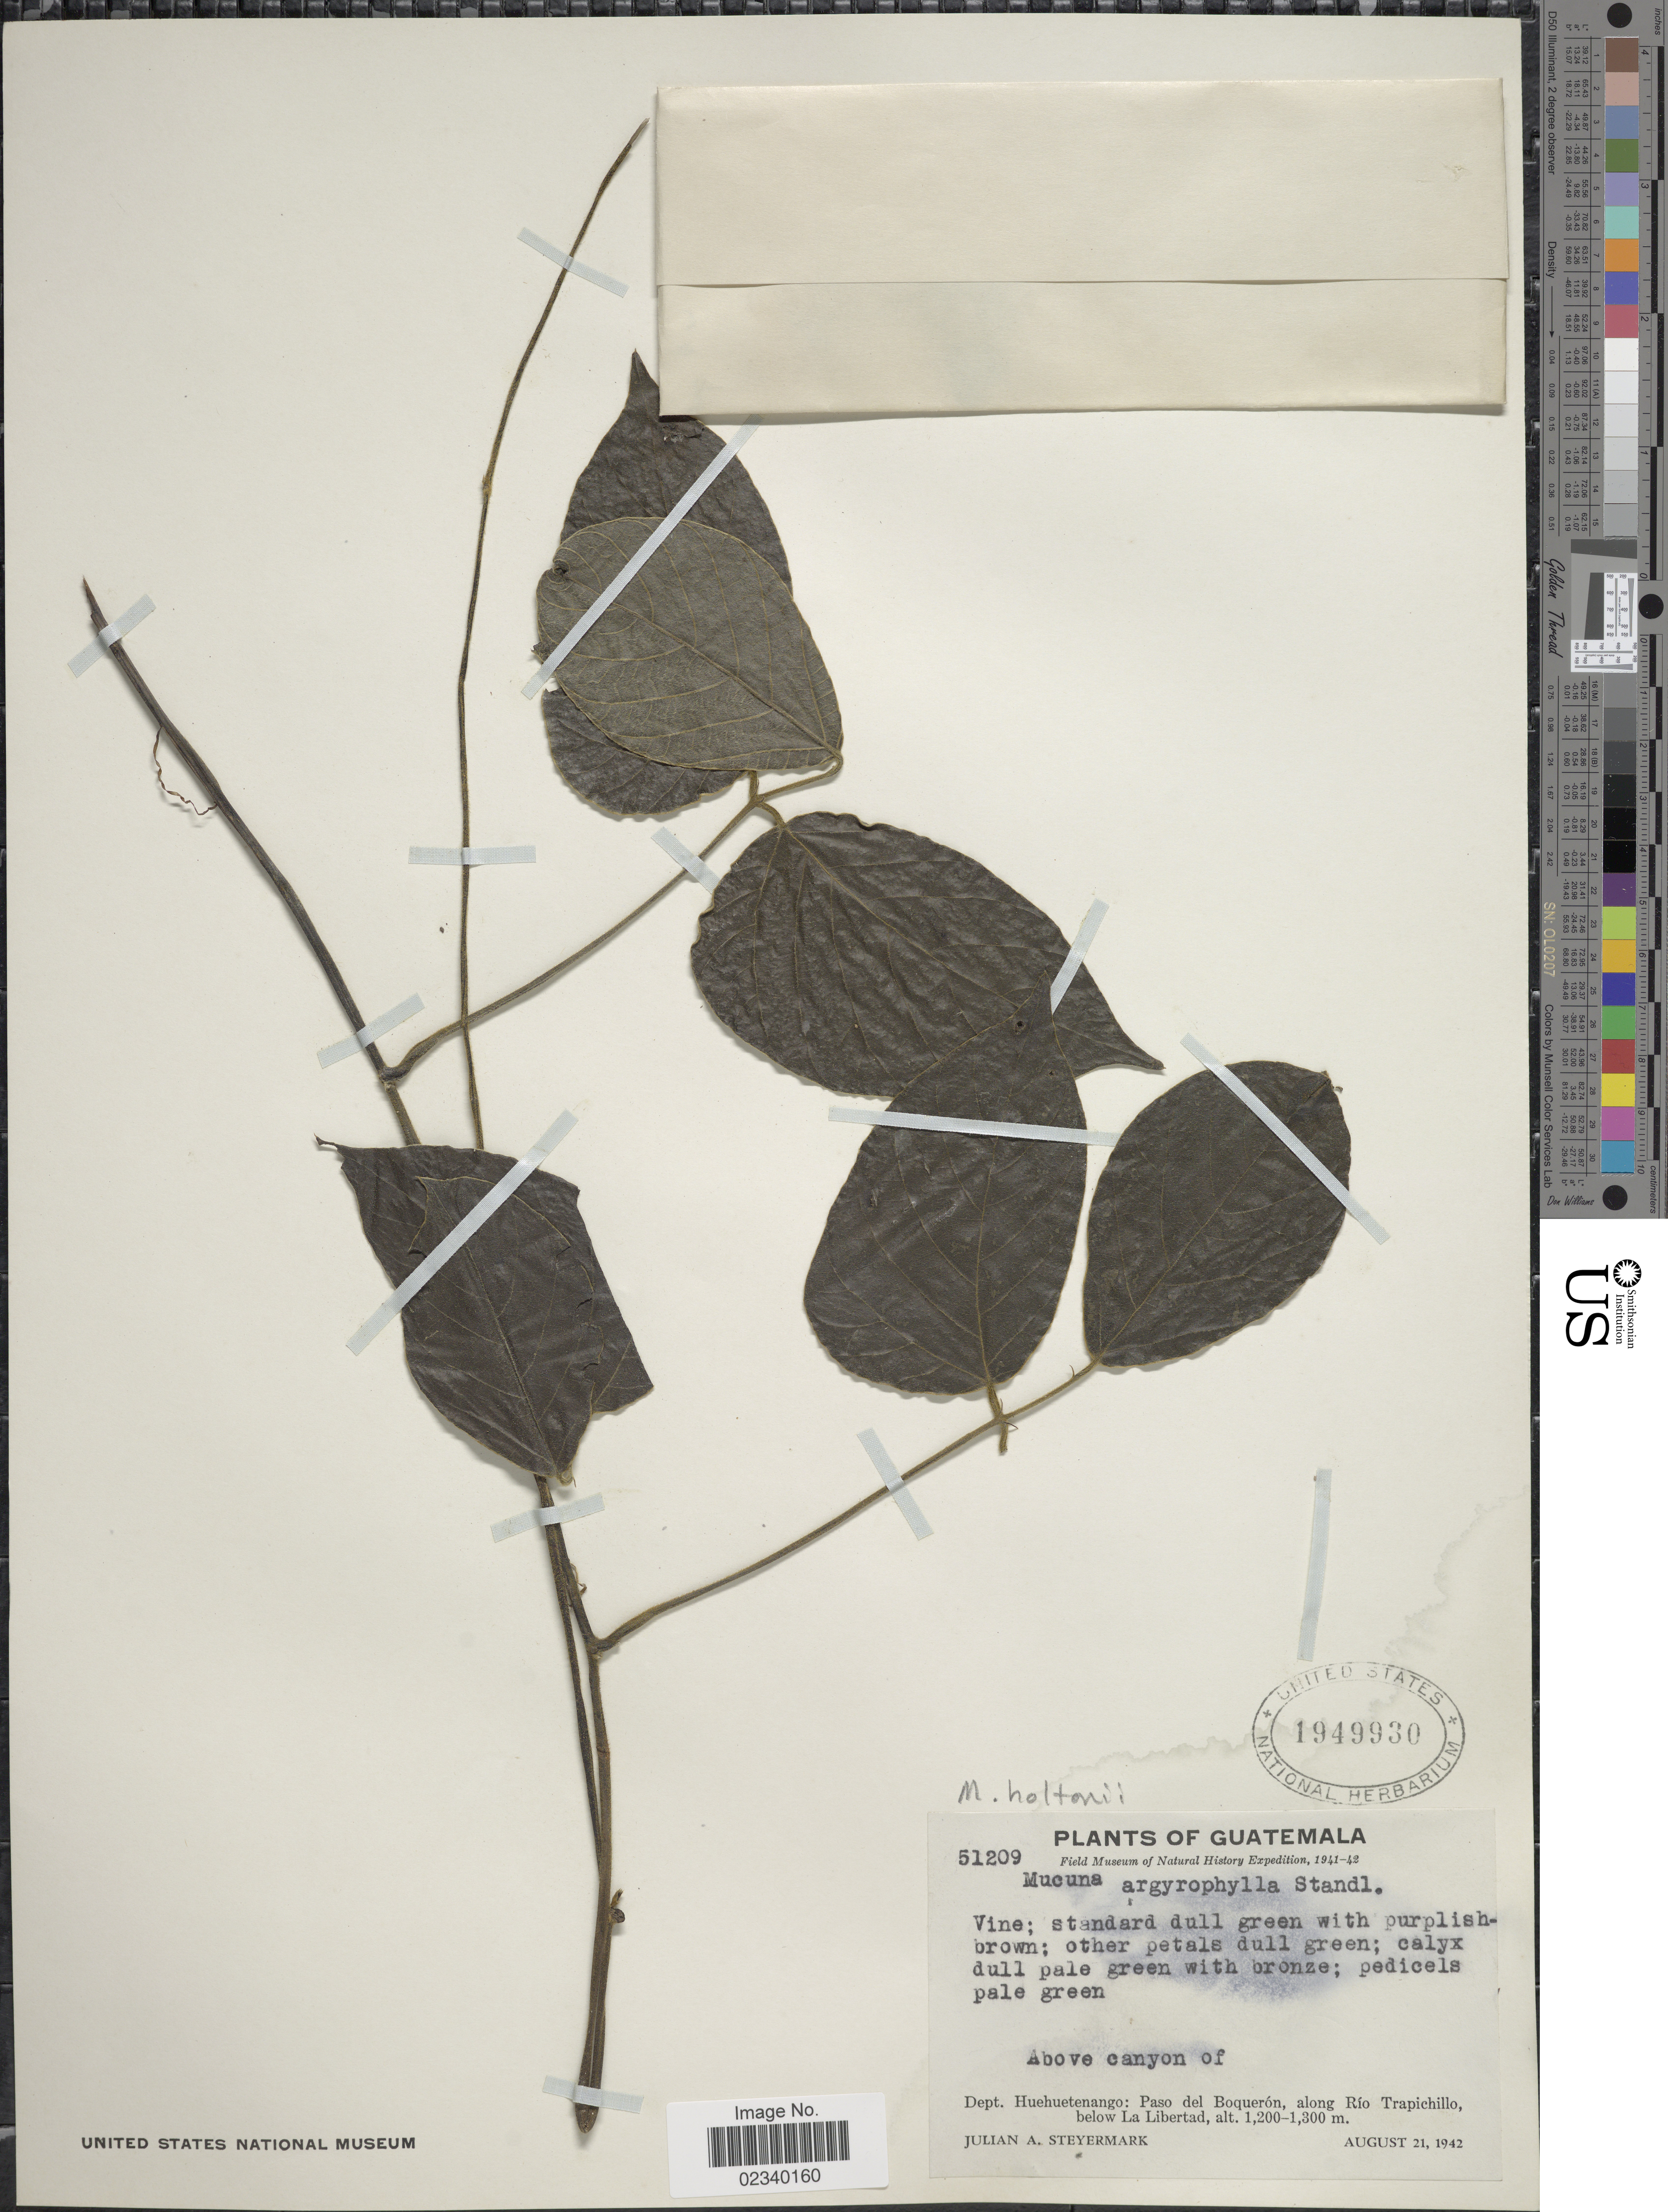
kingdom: Plantae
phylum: Tracheophyta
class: Magnoliopsida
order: Fabales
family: Fabaceae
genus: Mucuna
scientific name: Mucuna sp.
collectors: J. Steyermark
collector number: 51209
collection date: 1942-08-21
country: Guatemala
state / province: Huehuetenango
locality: Dept. Huehuetenango: paso del Boqueron, along Rio Trapichillo, below La Libertad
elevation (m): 1200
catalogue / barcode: US 1949930